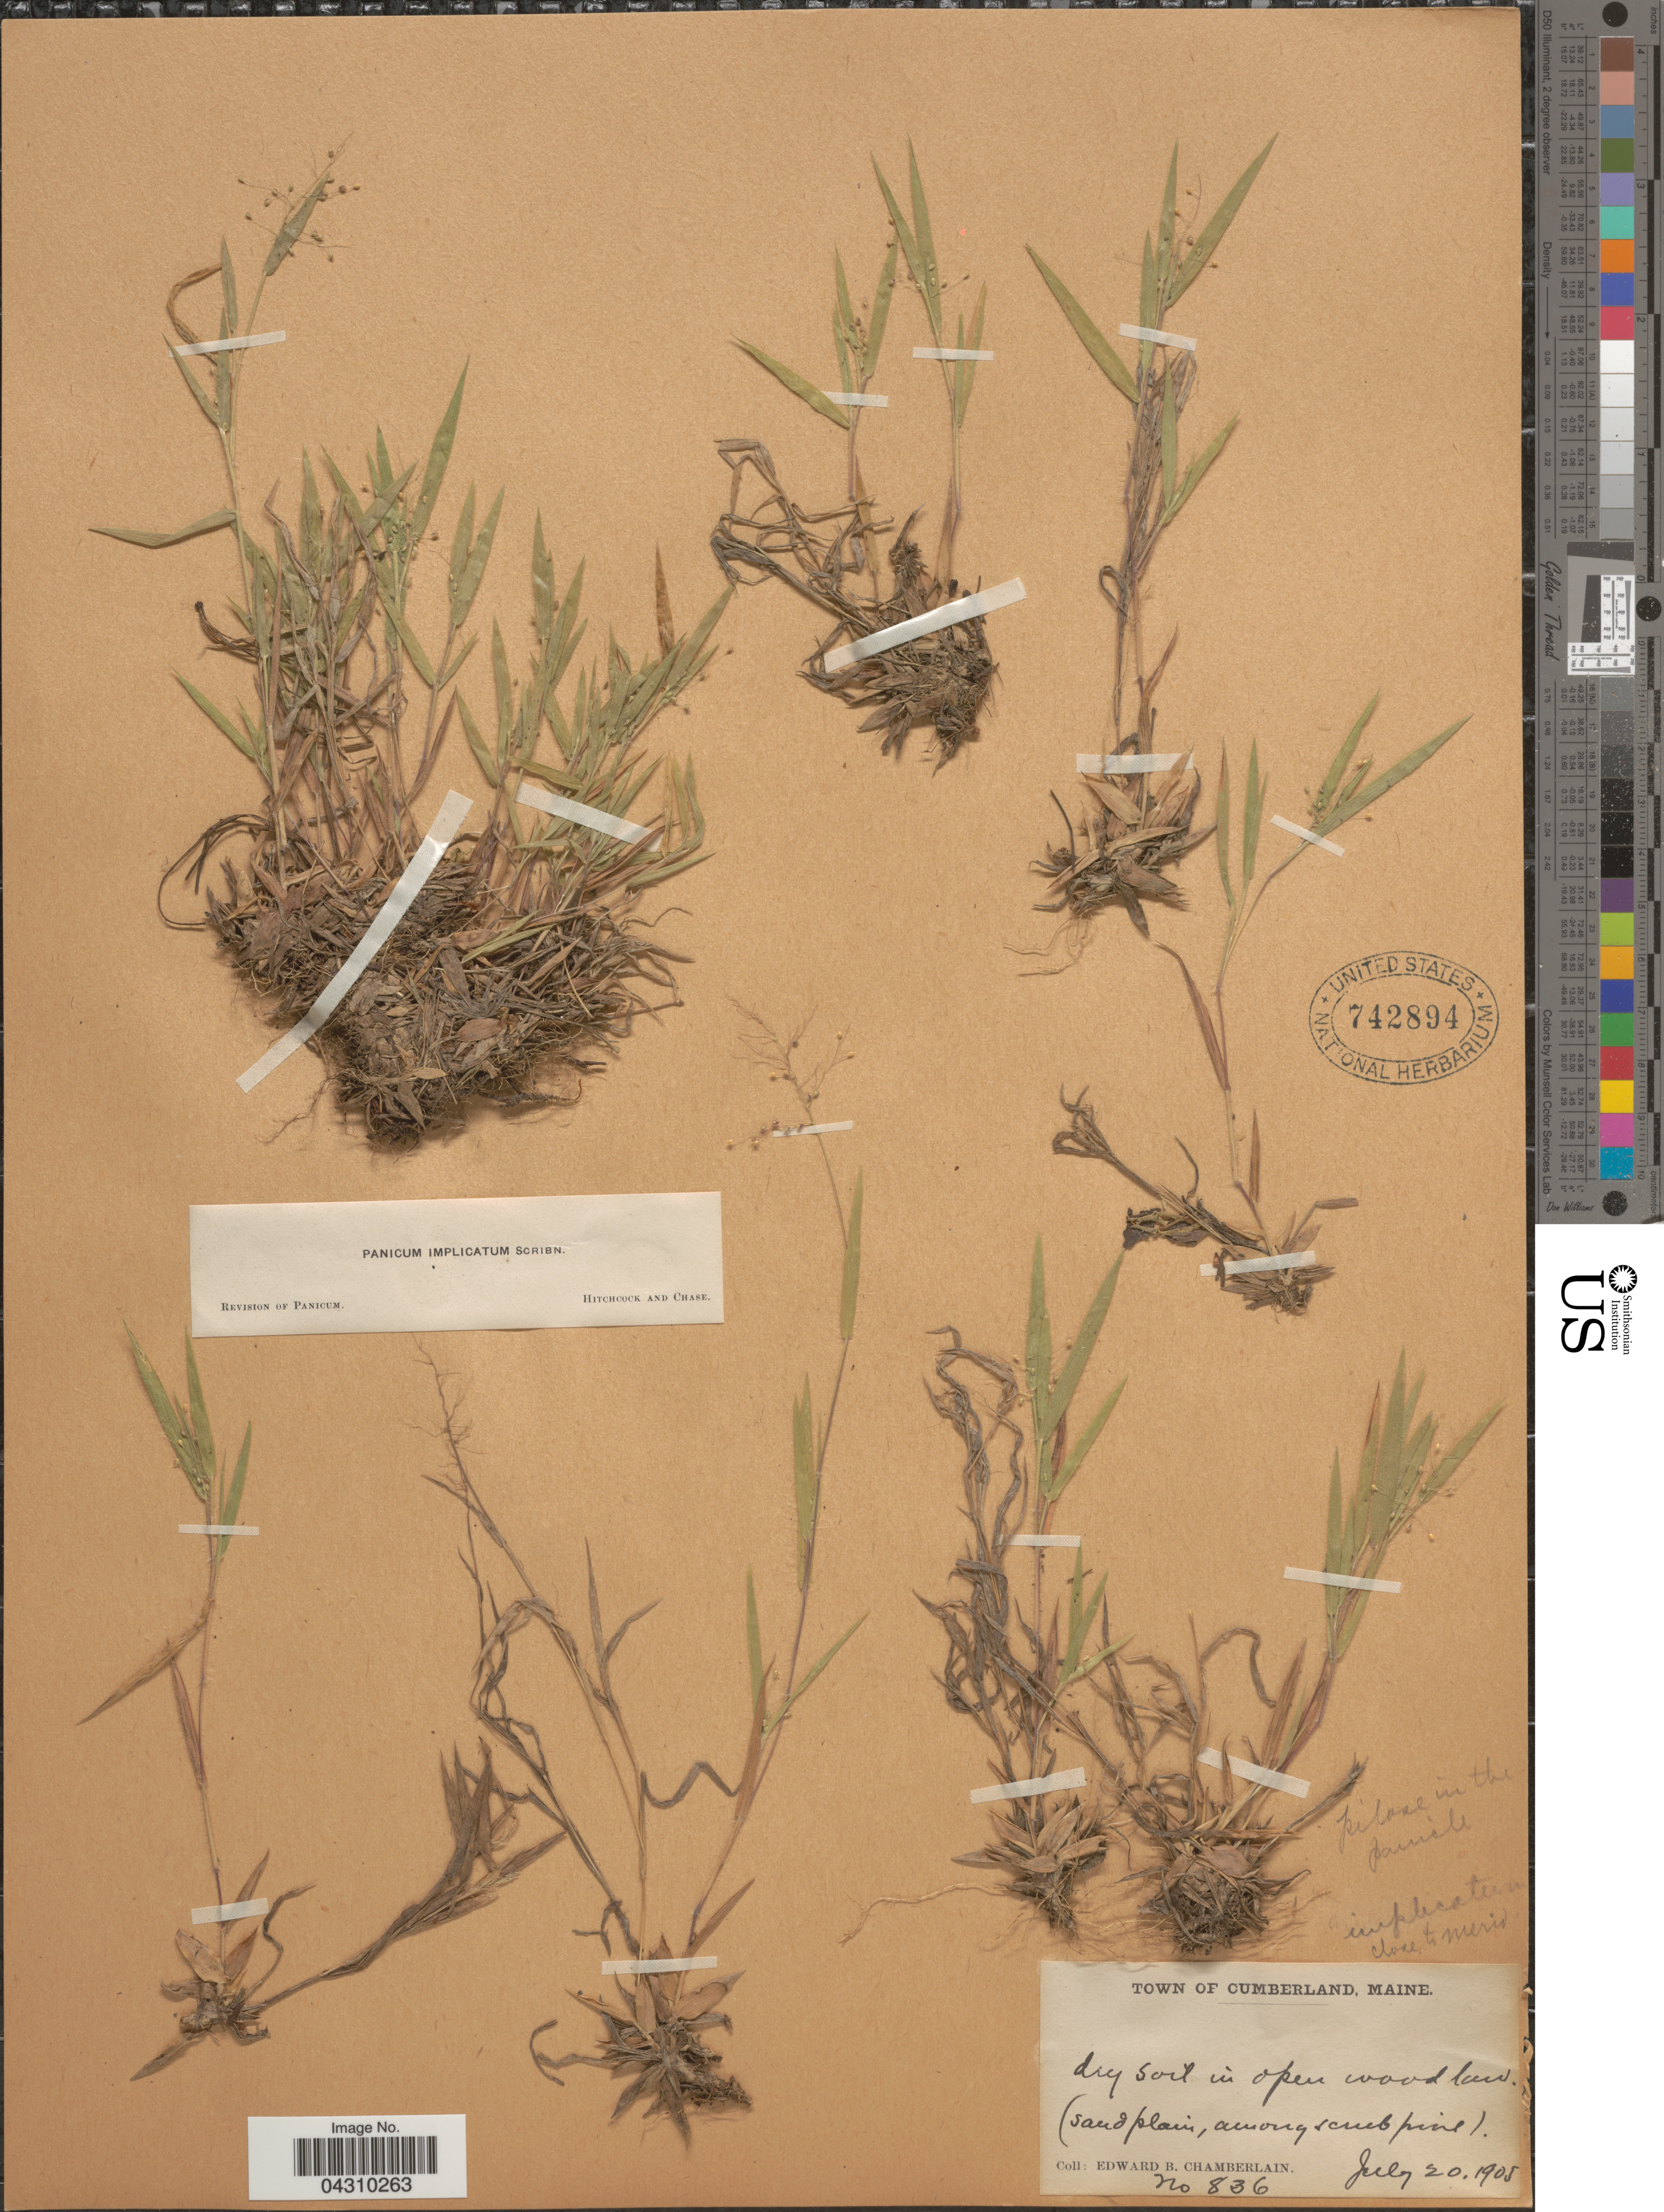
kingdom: Plantae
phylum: Tracheophyta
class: Liliopsida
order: Poales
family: Poaceae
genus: Dichanthelium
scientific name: Dichanthelium acuminatum var. acuminatum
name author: (Sw.) Gould & C.A. Clark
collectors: E. Chamberlain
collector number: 836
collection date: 1905-07-20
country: United States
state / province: Maine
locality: Town of Cumberland. Dry soil in open woodland.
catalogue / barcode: US 742894